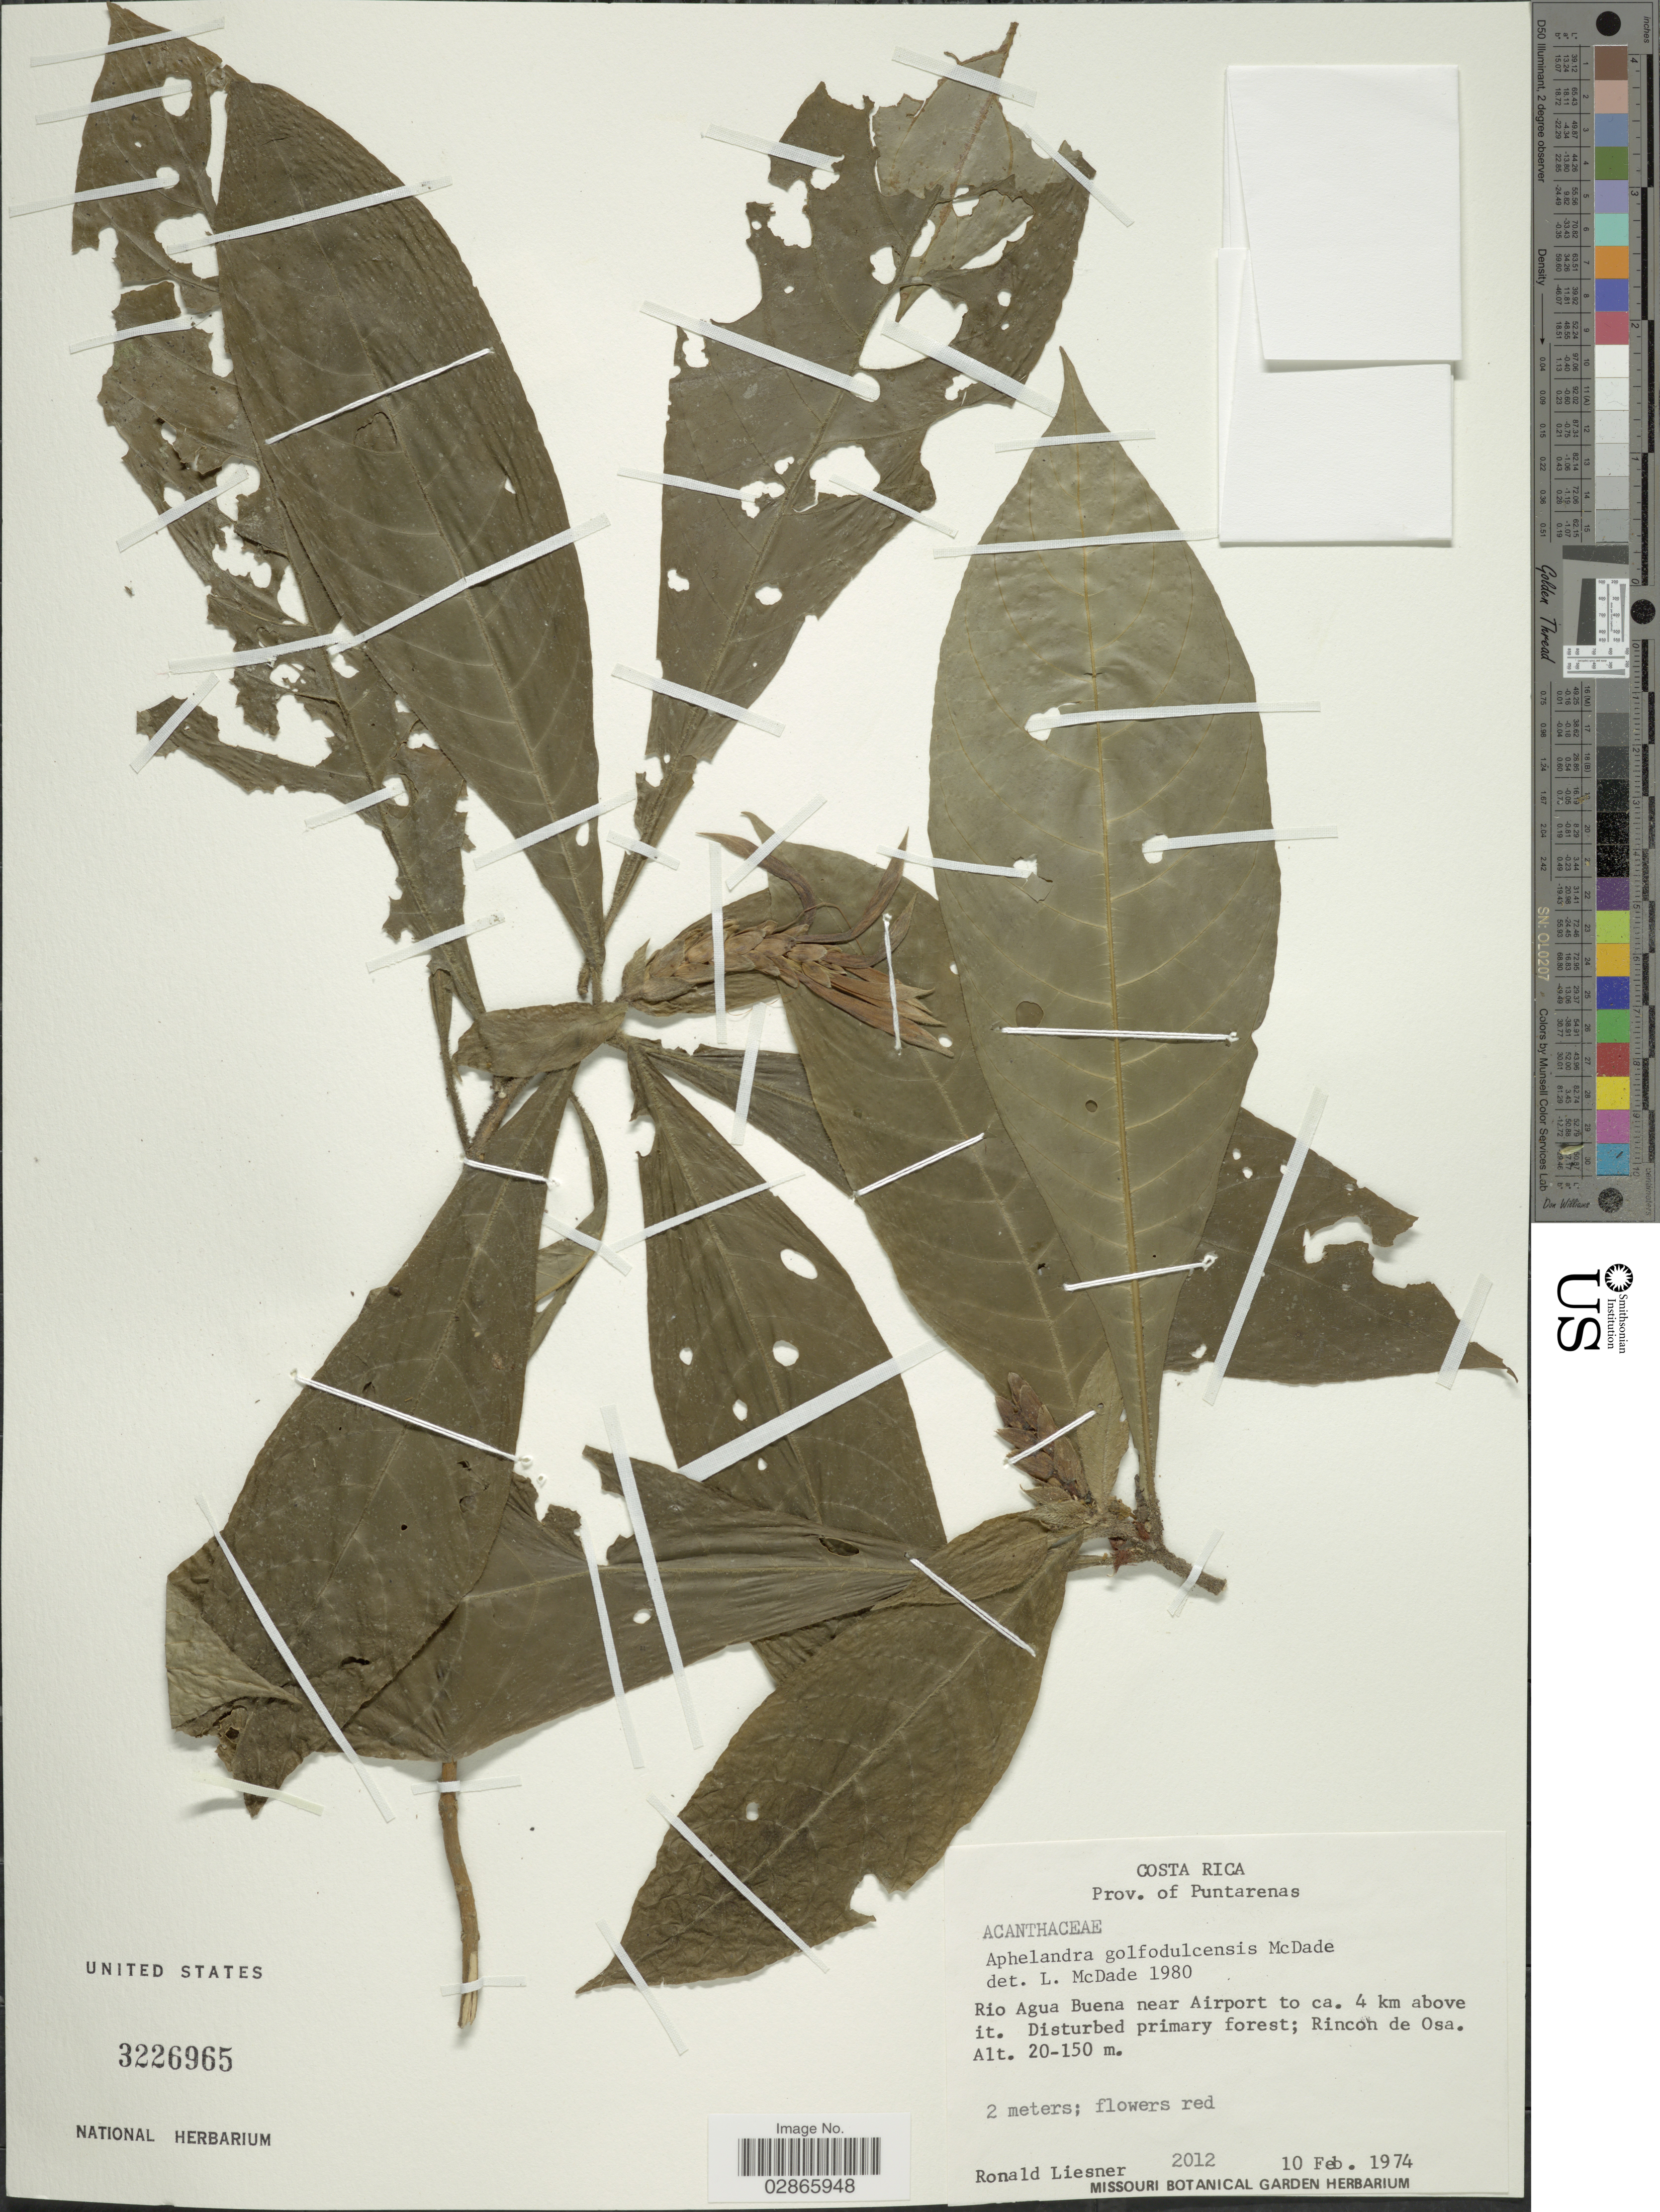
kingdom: Plantae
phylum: Tracheophyta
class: Magnoliopsida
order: Lamiales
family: Acanthaceae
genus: Aphelandra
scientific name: Aphelandra golfodulcensis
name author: McDade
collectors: R. L. Liesner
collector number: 2012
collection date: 1974-02-10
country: Costa Rica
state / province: Puntarenas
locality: Rio Agua Buena near Airport to ca. 4 km above it. Rincon de Osa.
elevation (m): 20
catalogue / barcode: US 3226865